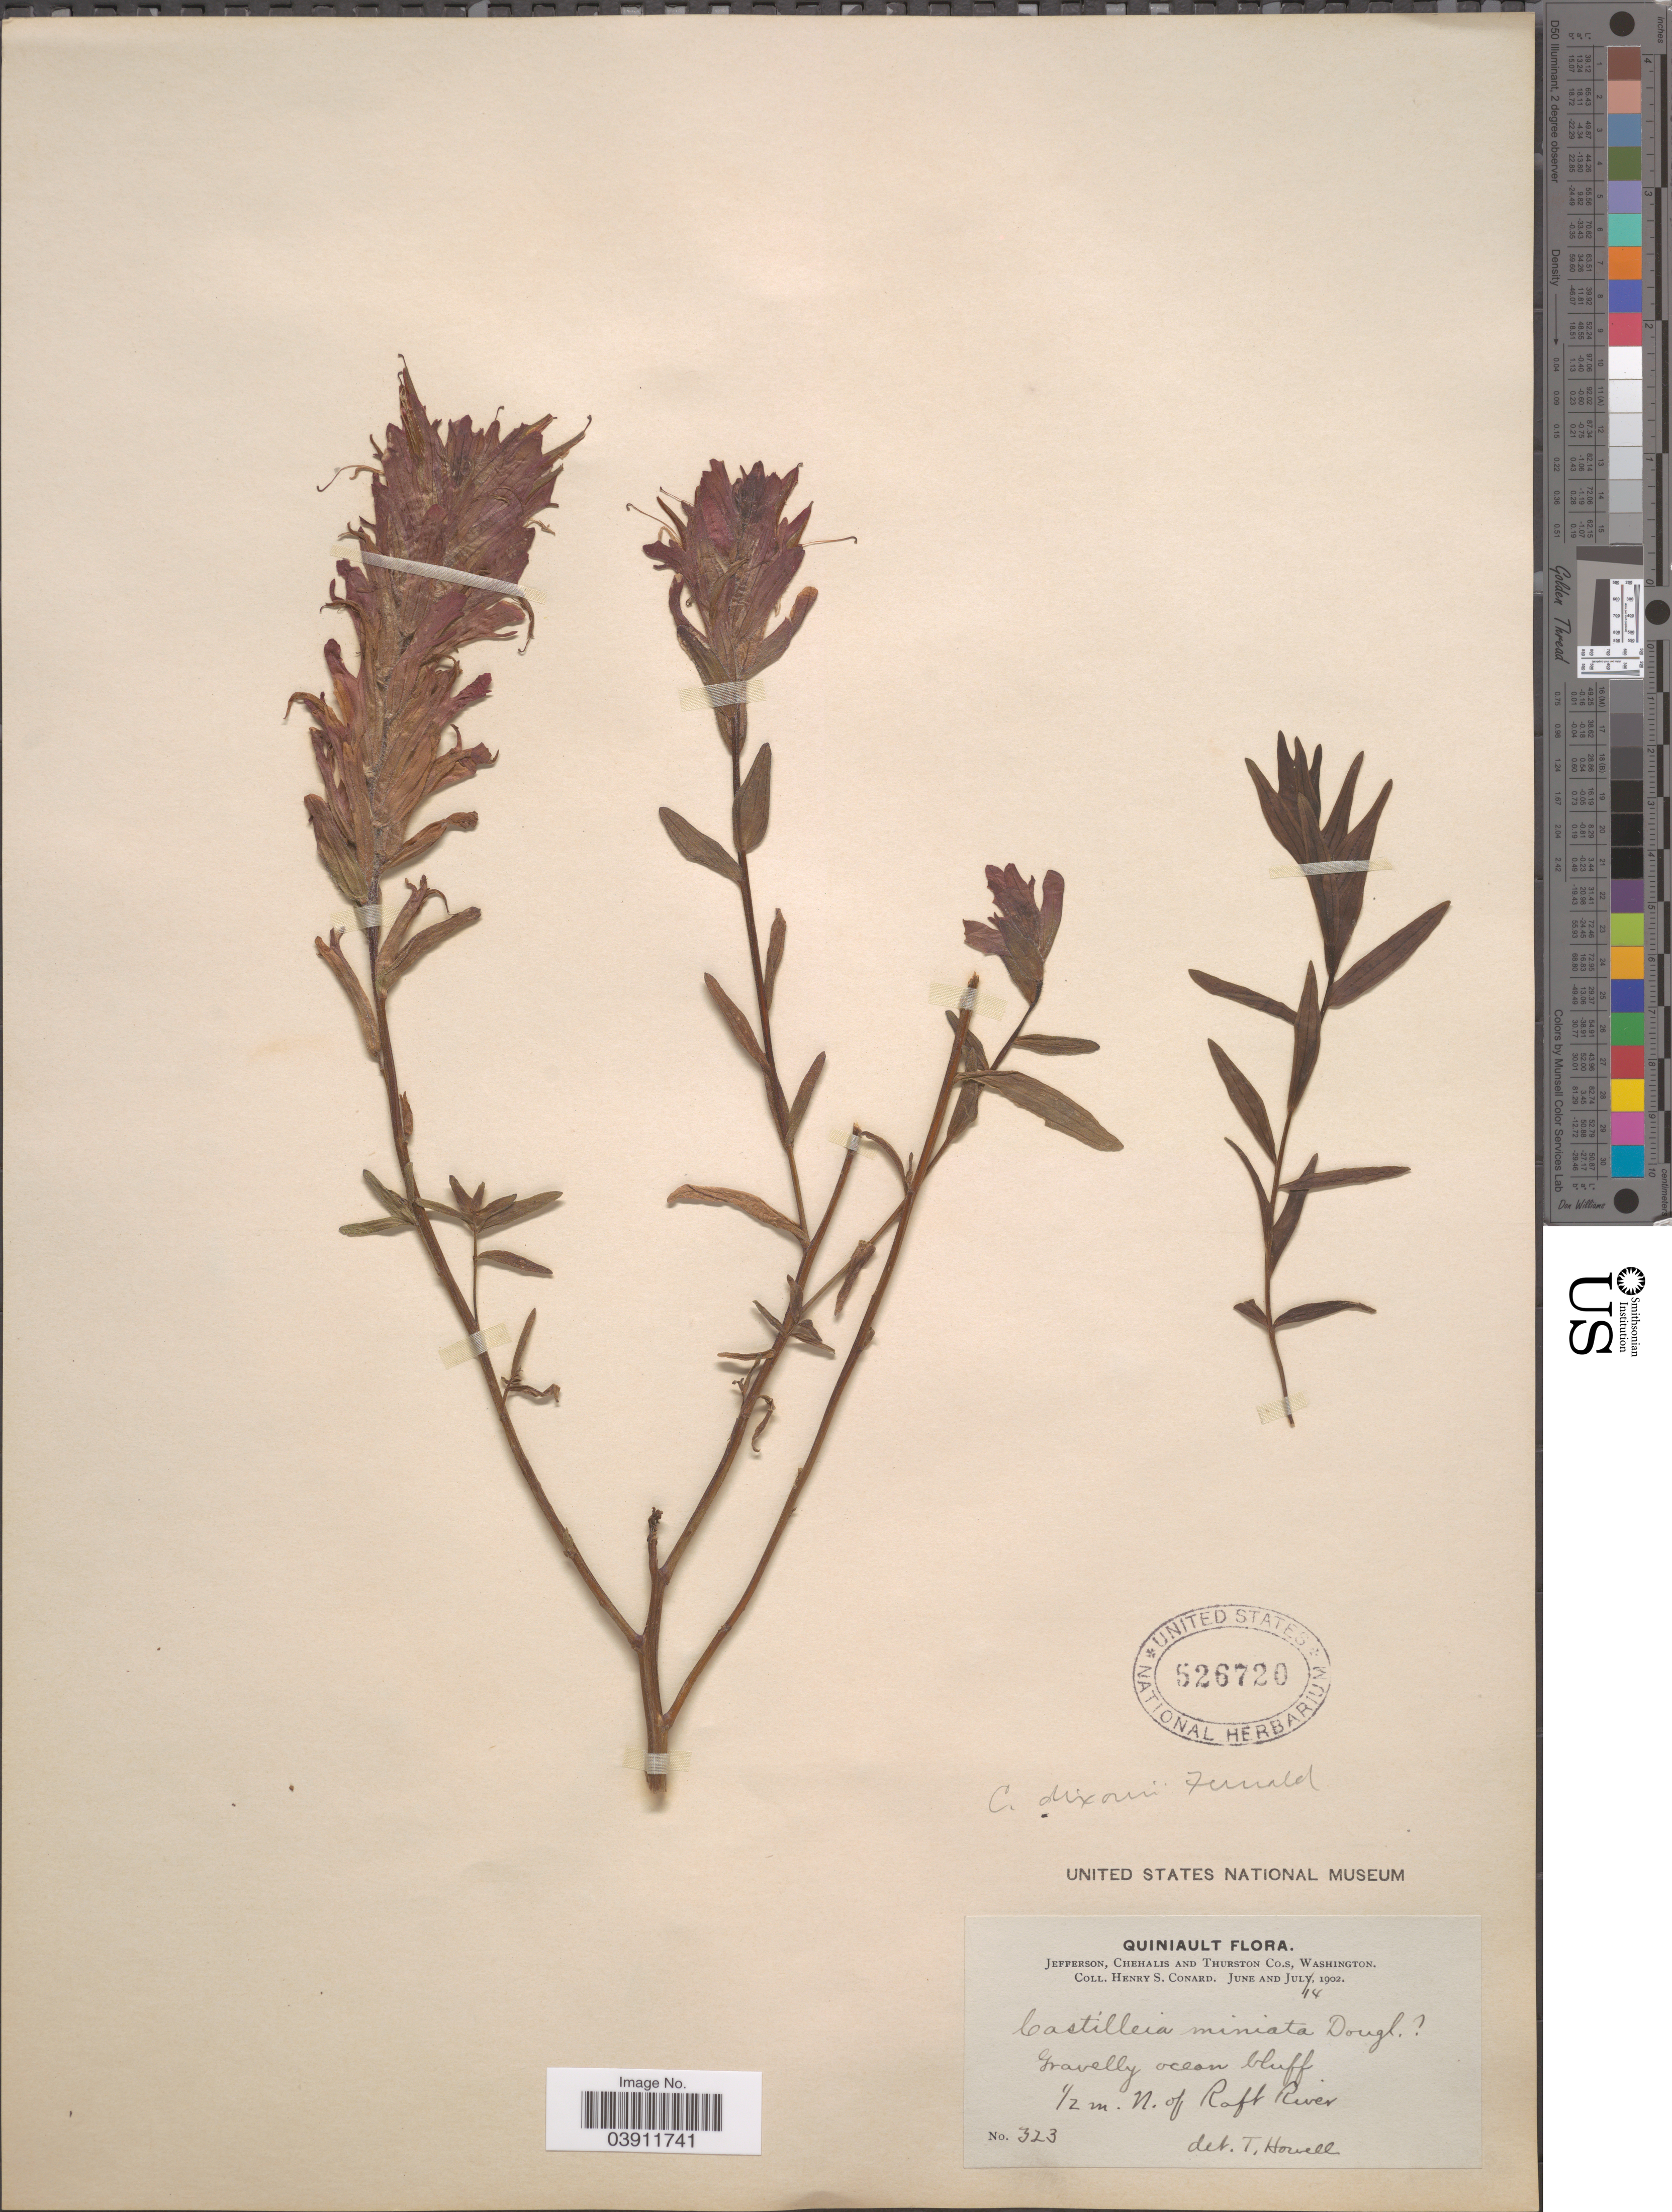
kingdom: Plantae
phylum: Tracheophyta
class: Magnoliopsida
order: Lamiales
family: Orobanchaceae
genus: Castilleja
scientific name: Castilleja dixonii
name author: Fernald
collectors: H. S. Conard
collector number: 323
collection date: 1902-07-14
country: United States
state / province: Washington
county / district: Thurston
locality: Quiniault. Jefferson, Chehalis and Thurston Co.s. ½ m. N. of Raft River.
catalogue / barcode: US 526720